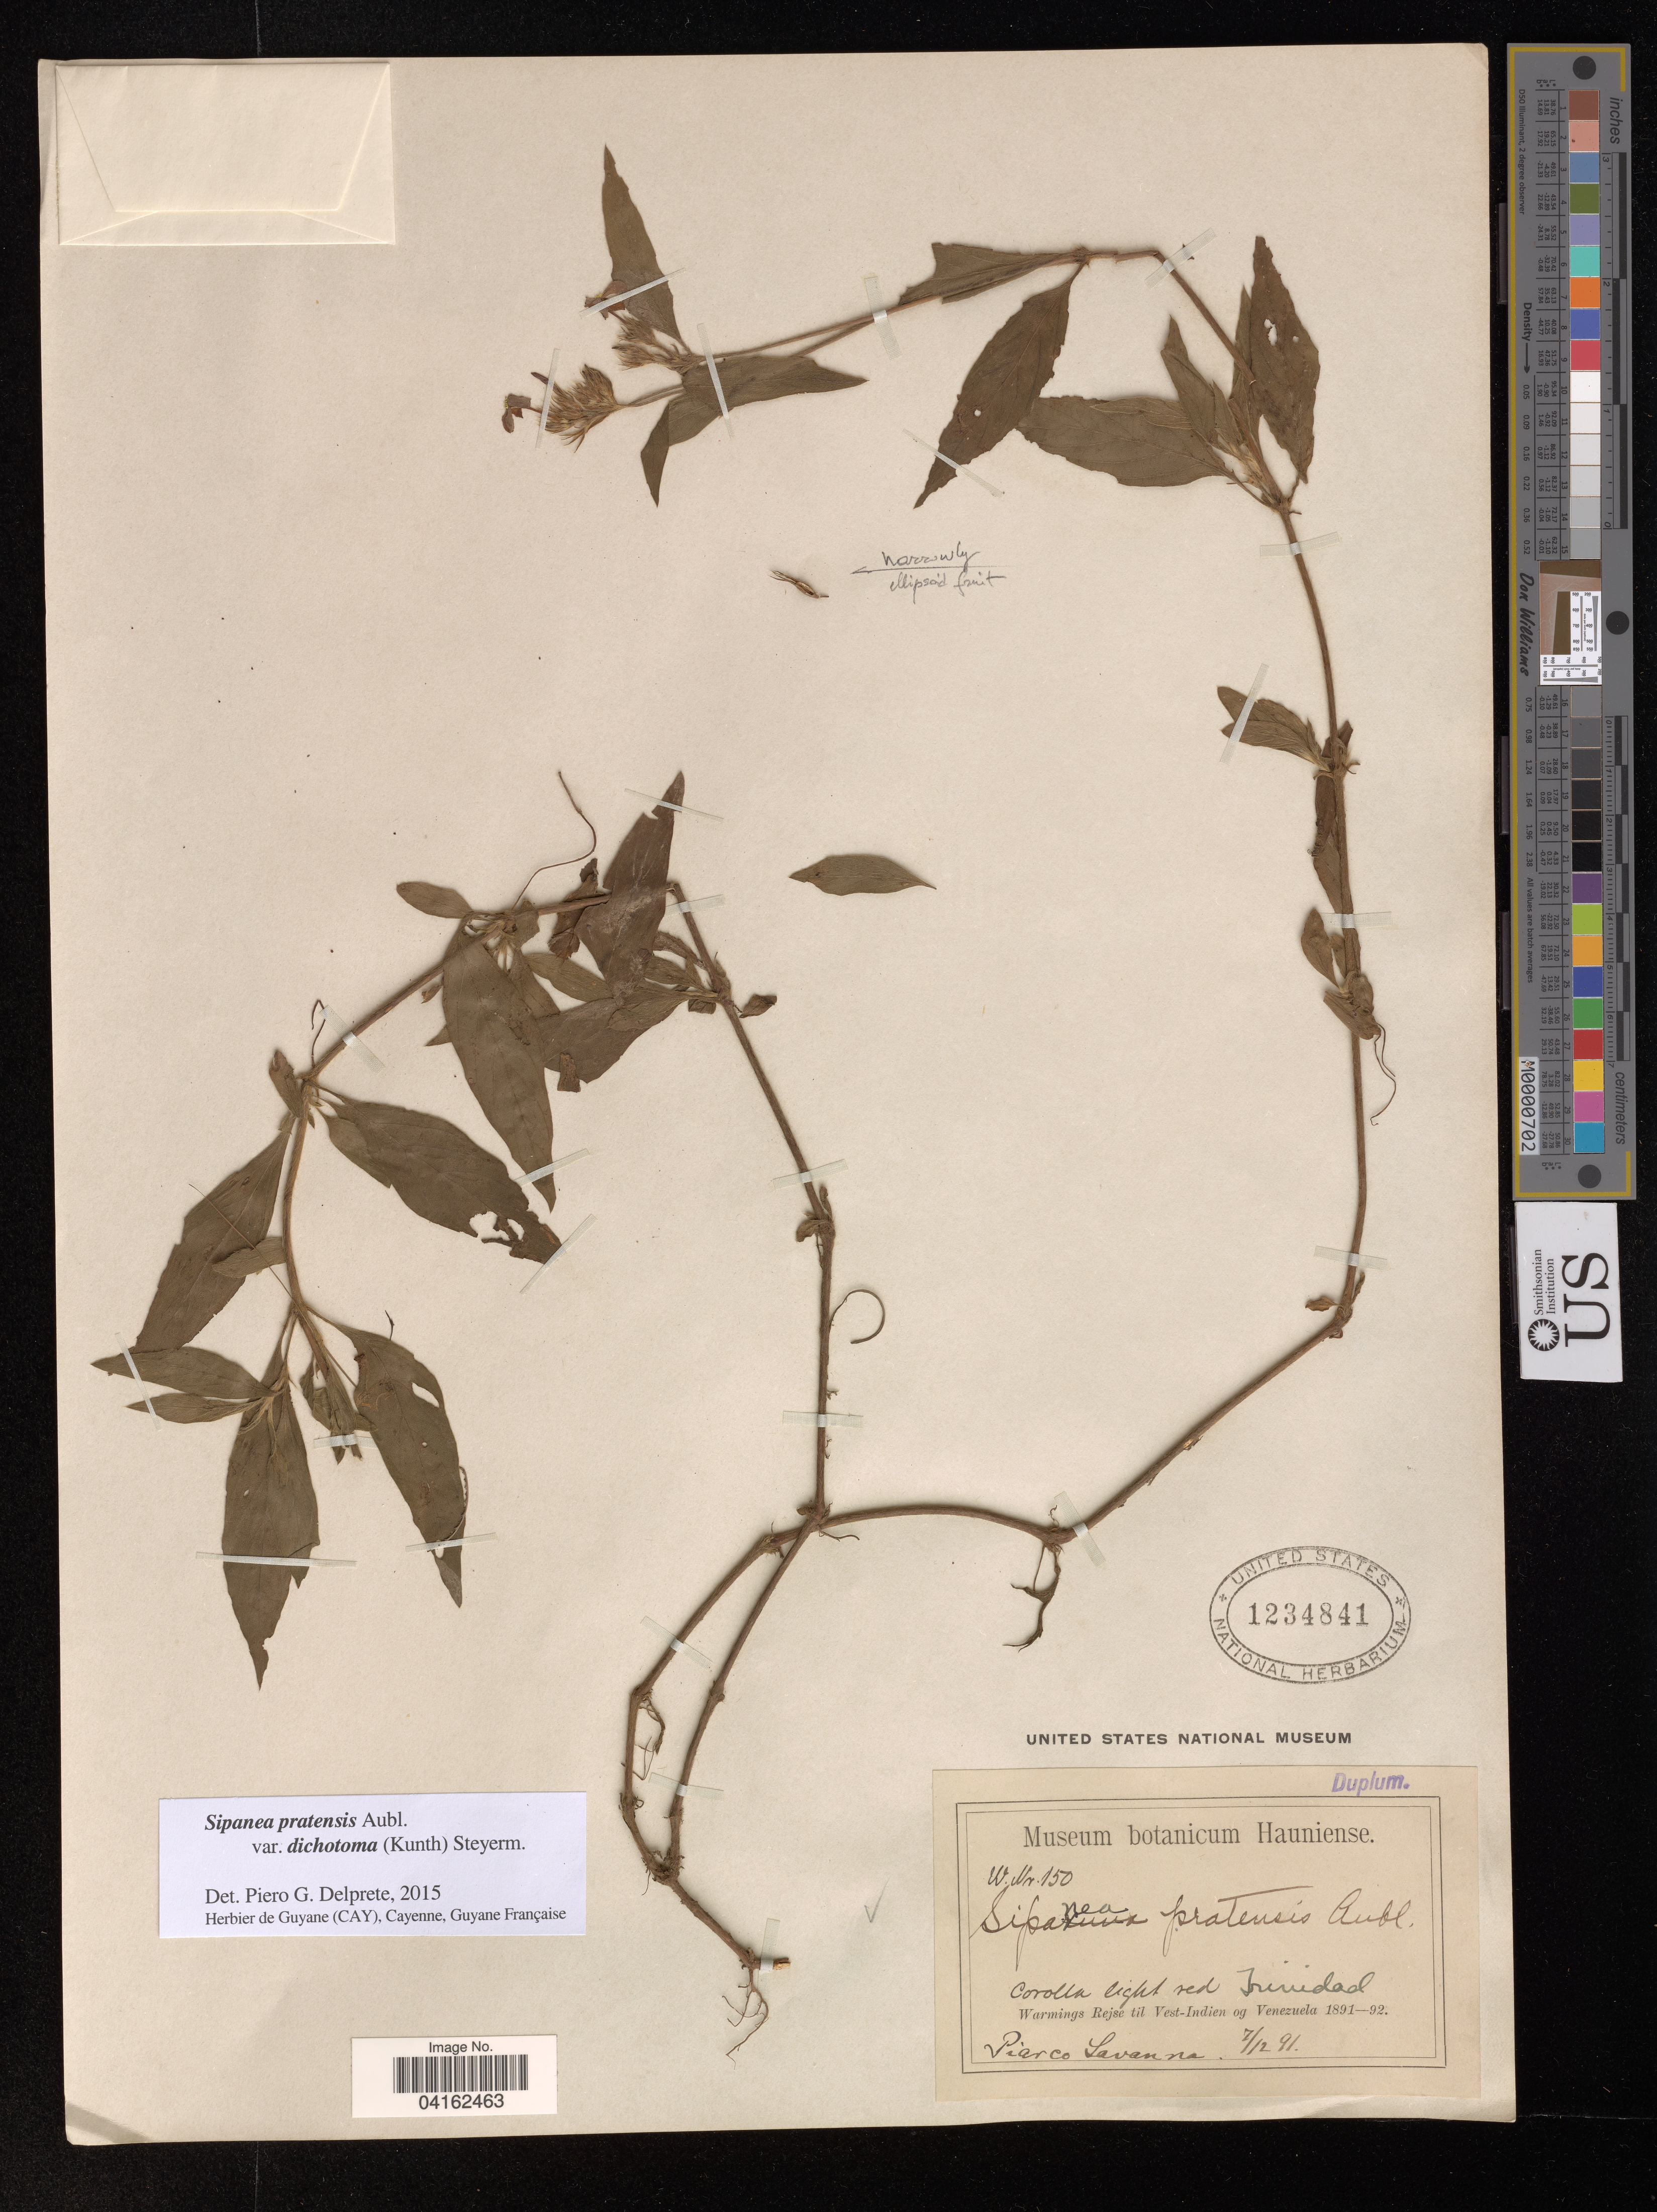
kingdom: Plantae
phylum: Tracheophyta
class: Magnoliopsida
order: Gentianales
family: Rubiaceae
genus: Sipanea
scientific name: Sipanea pratensis var. dichotoma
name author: (Kunth) Steyerm.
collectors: -. Warmings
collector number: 150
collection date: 1891-12-07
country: Trinidad and Tobago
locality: Corolla light red Trinidad. Vest-Indien og Venezuela. Piarco Savanna.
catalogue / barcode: US 1234841